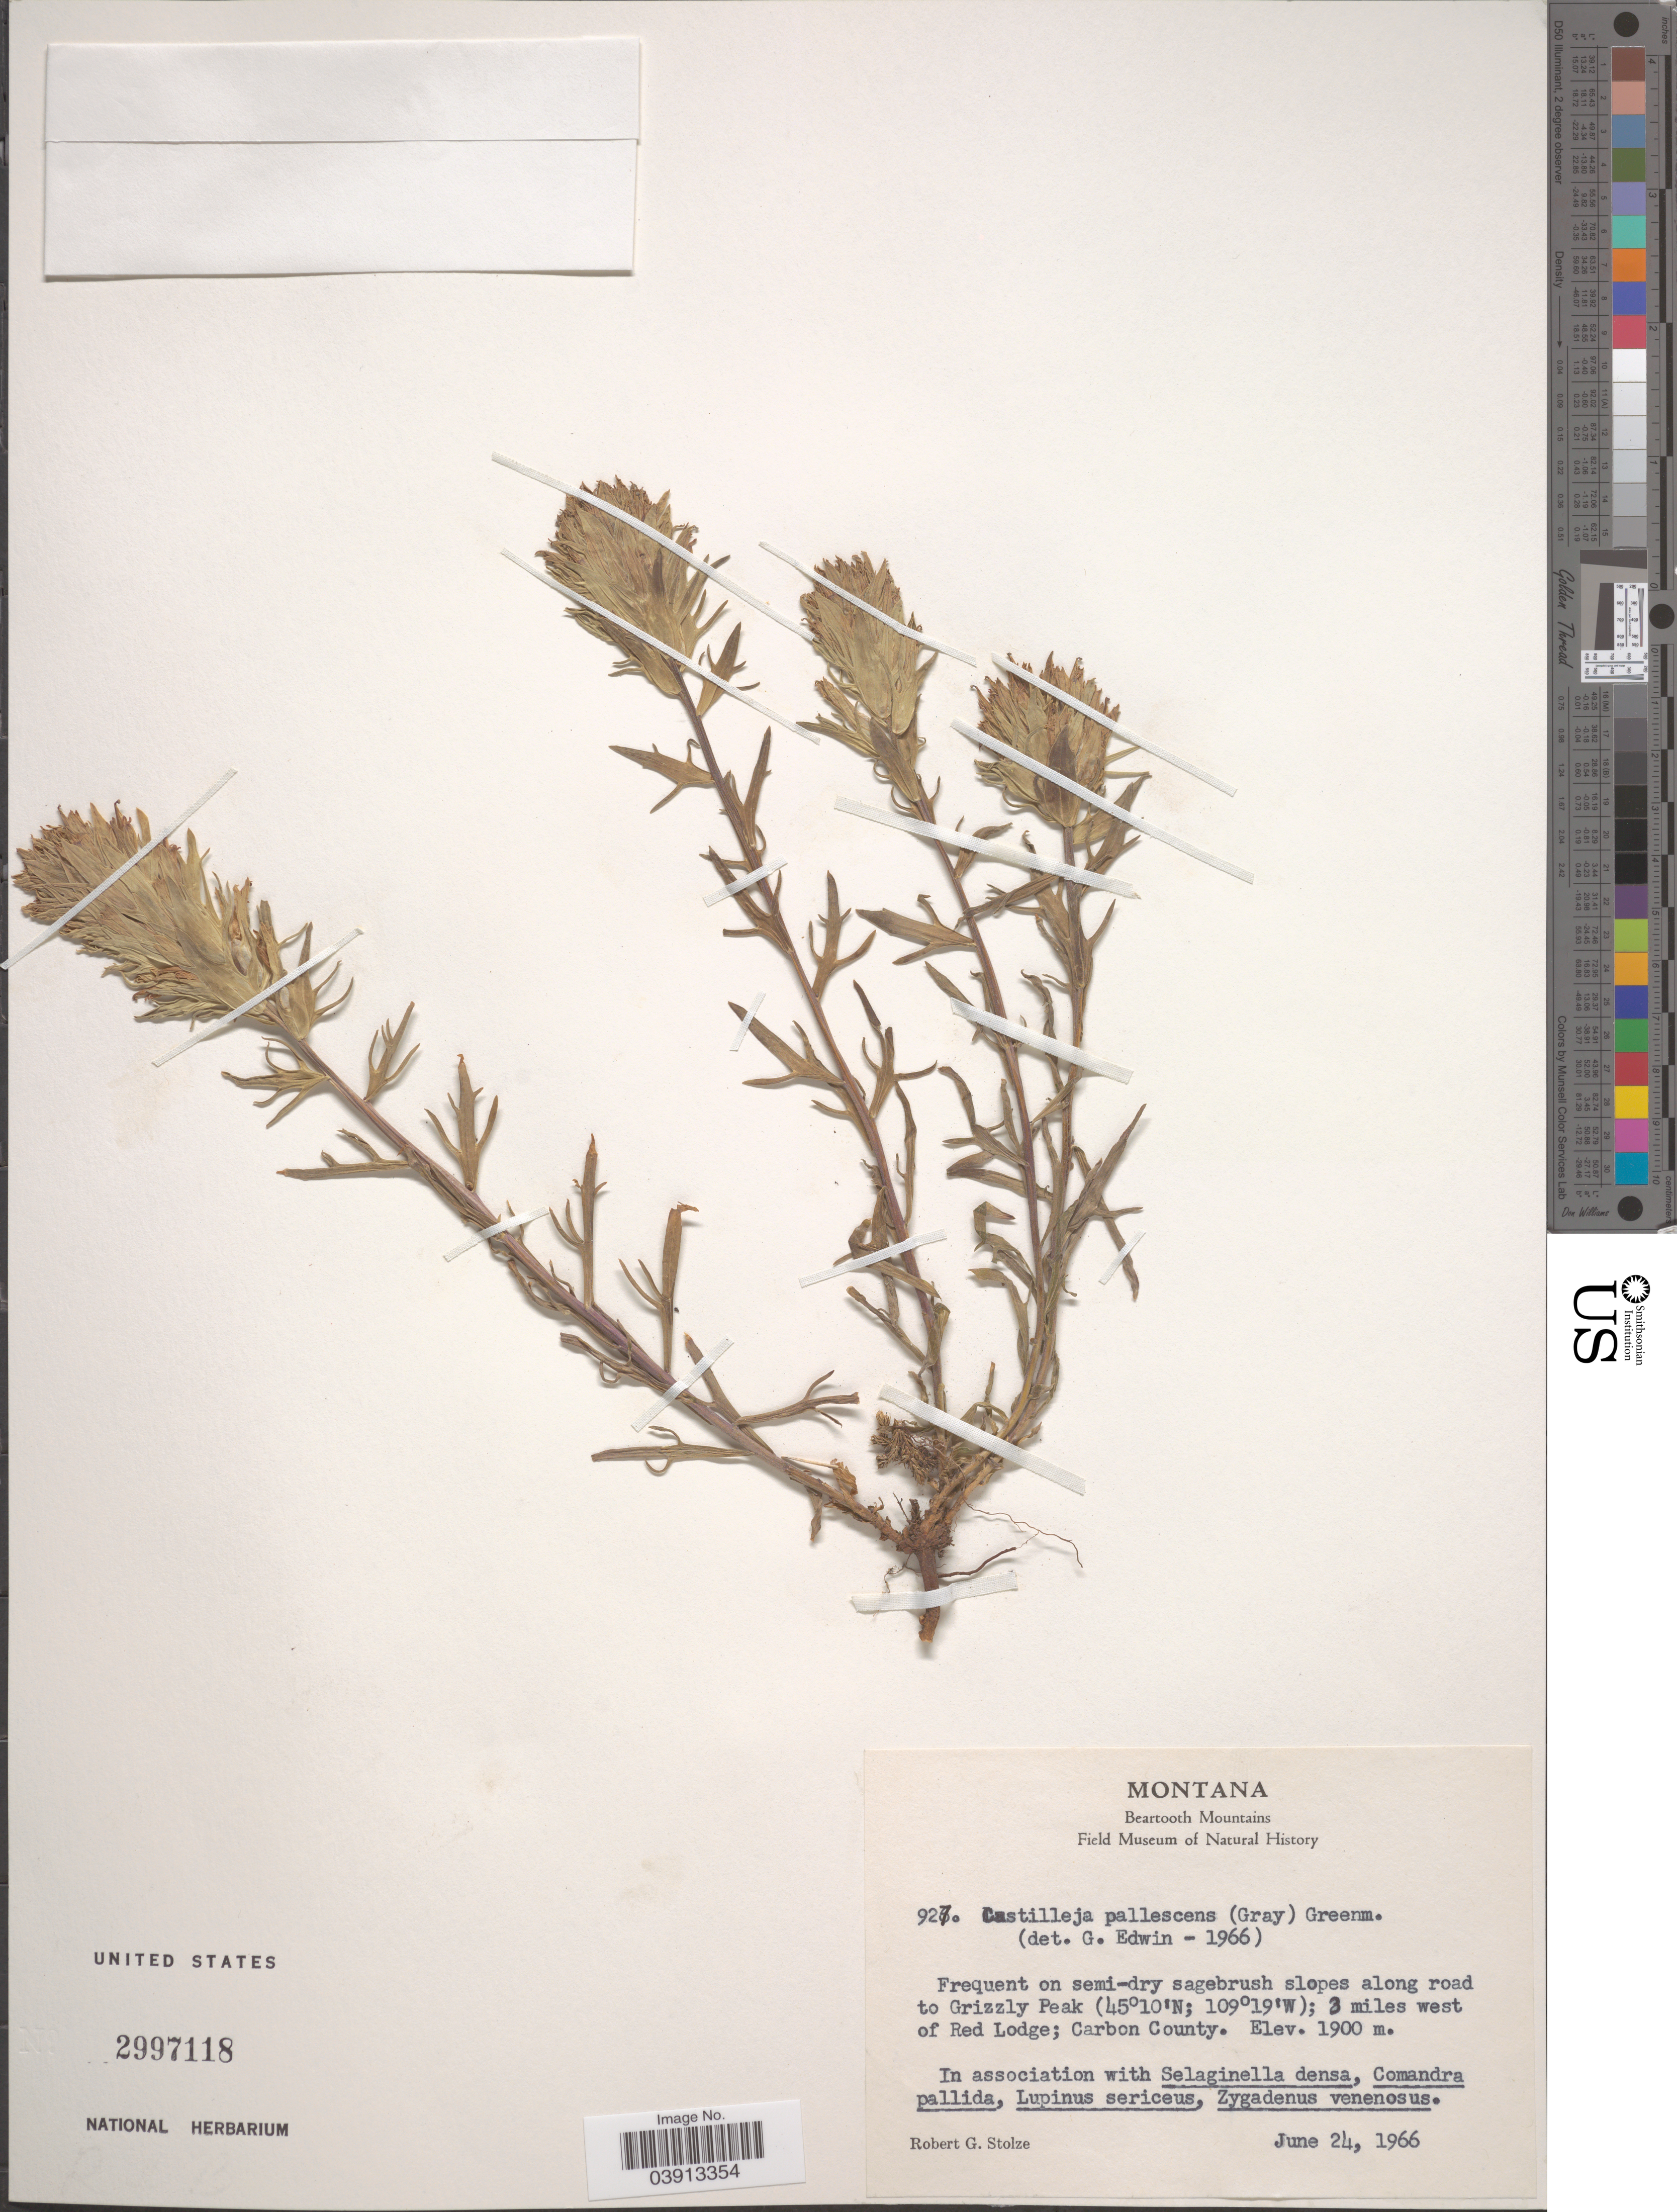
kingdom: Plantae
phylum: Tracheophyta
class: Magnoliopsida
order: Lamiales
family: Orobanchaceae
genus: Castilleja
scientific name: Castilleja pallescens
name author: (A. Gray) Greenm.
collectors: R. G. Stolze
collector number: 927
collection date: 1966-06-24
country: United States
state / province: Montana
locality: Beartooth Mountains. Frequent on semi-dry sagebrush slopes along road to Grizzly Peak; 3 miles west of Red Lodge; Carbon County.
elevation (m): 1900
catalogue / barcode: US 2997118